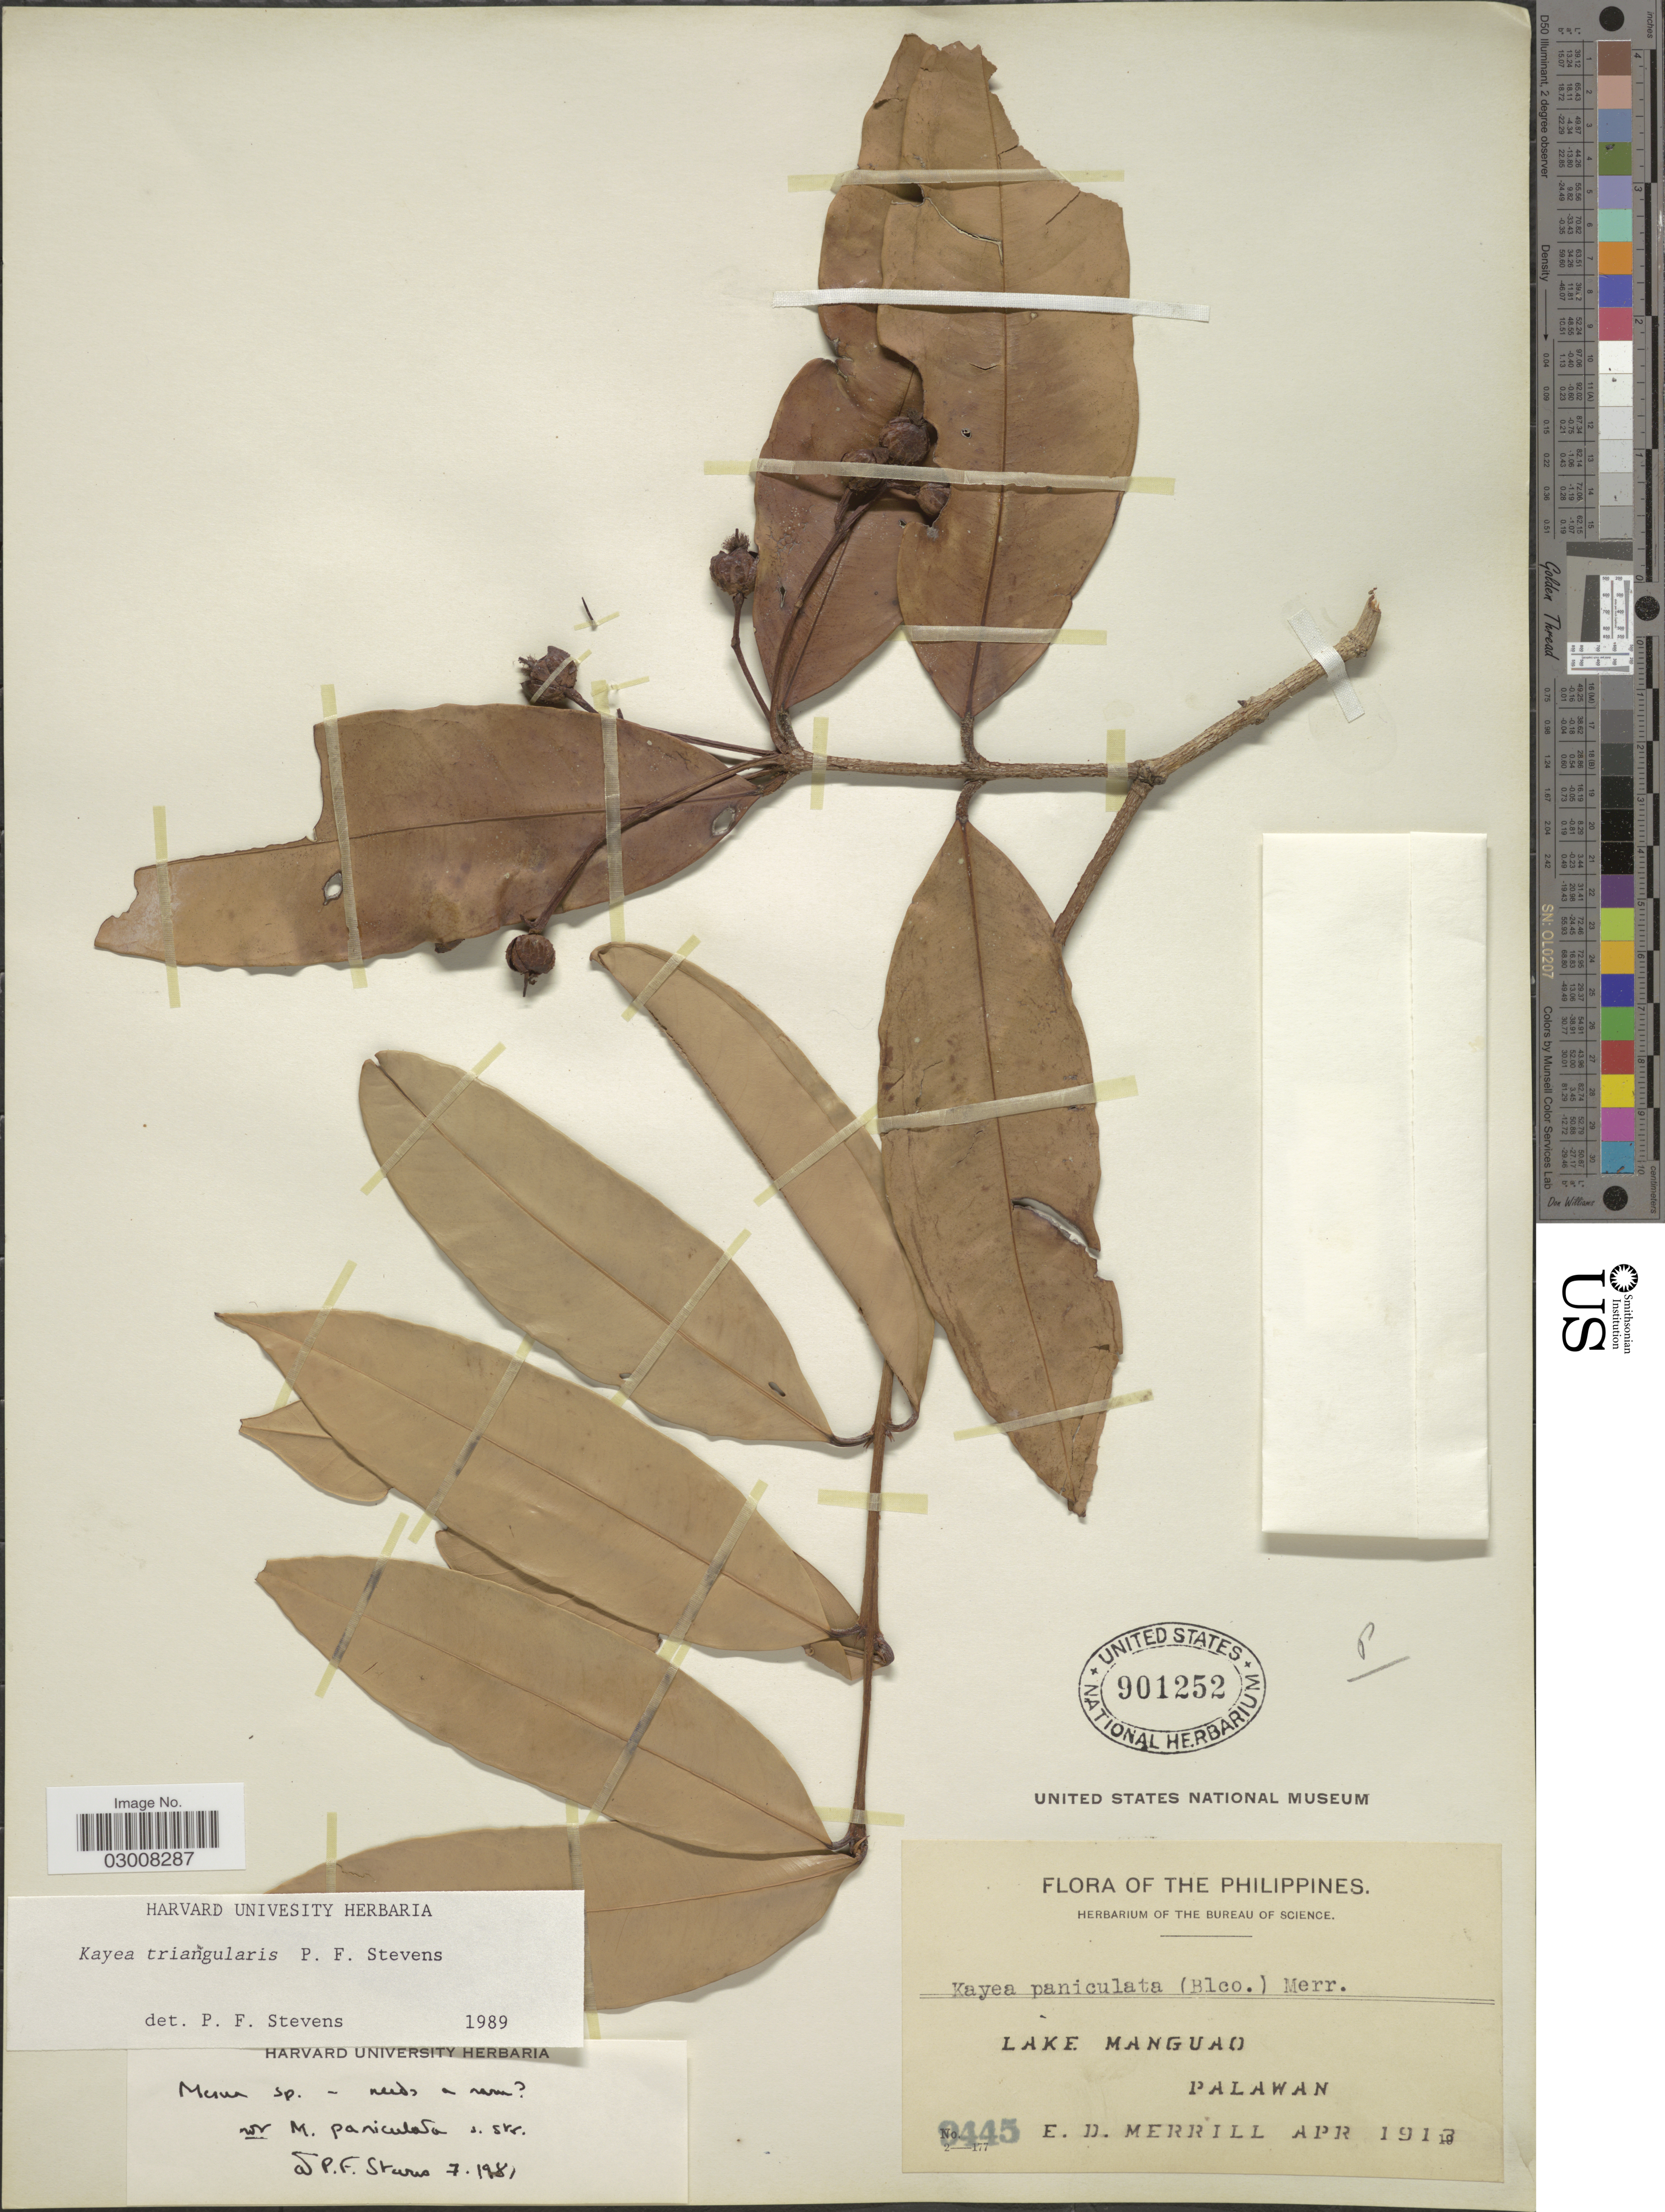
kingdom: Plantae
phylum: Tracheophyta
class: Magnoliopsida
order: Malpighiales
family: Calophyllaceae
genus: Kayea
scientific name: Kayea triangularis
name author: P.F. Stevens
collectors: E. D. Merrill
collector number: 9445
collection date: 1913-04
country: Philippines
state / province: Mimaropa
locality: Lake Manguao, Palawan.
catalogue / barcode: US 901252